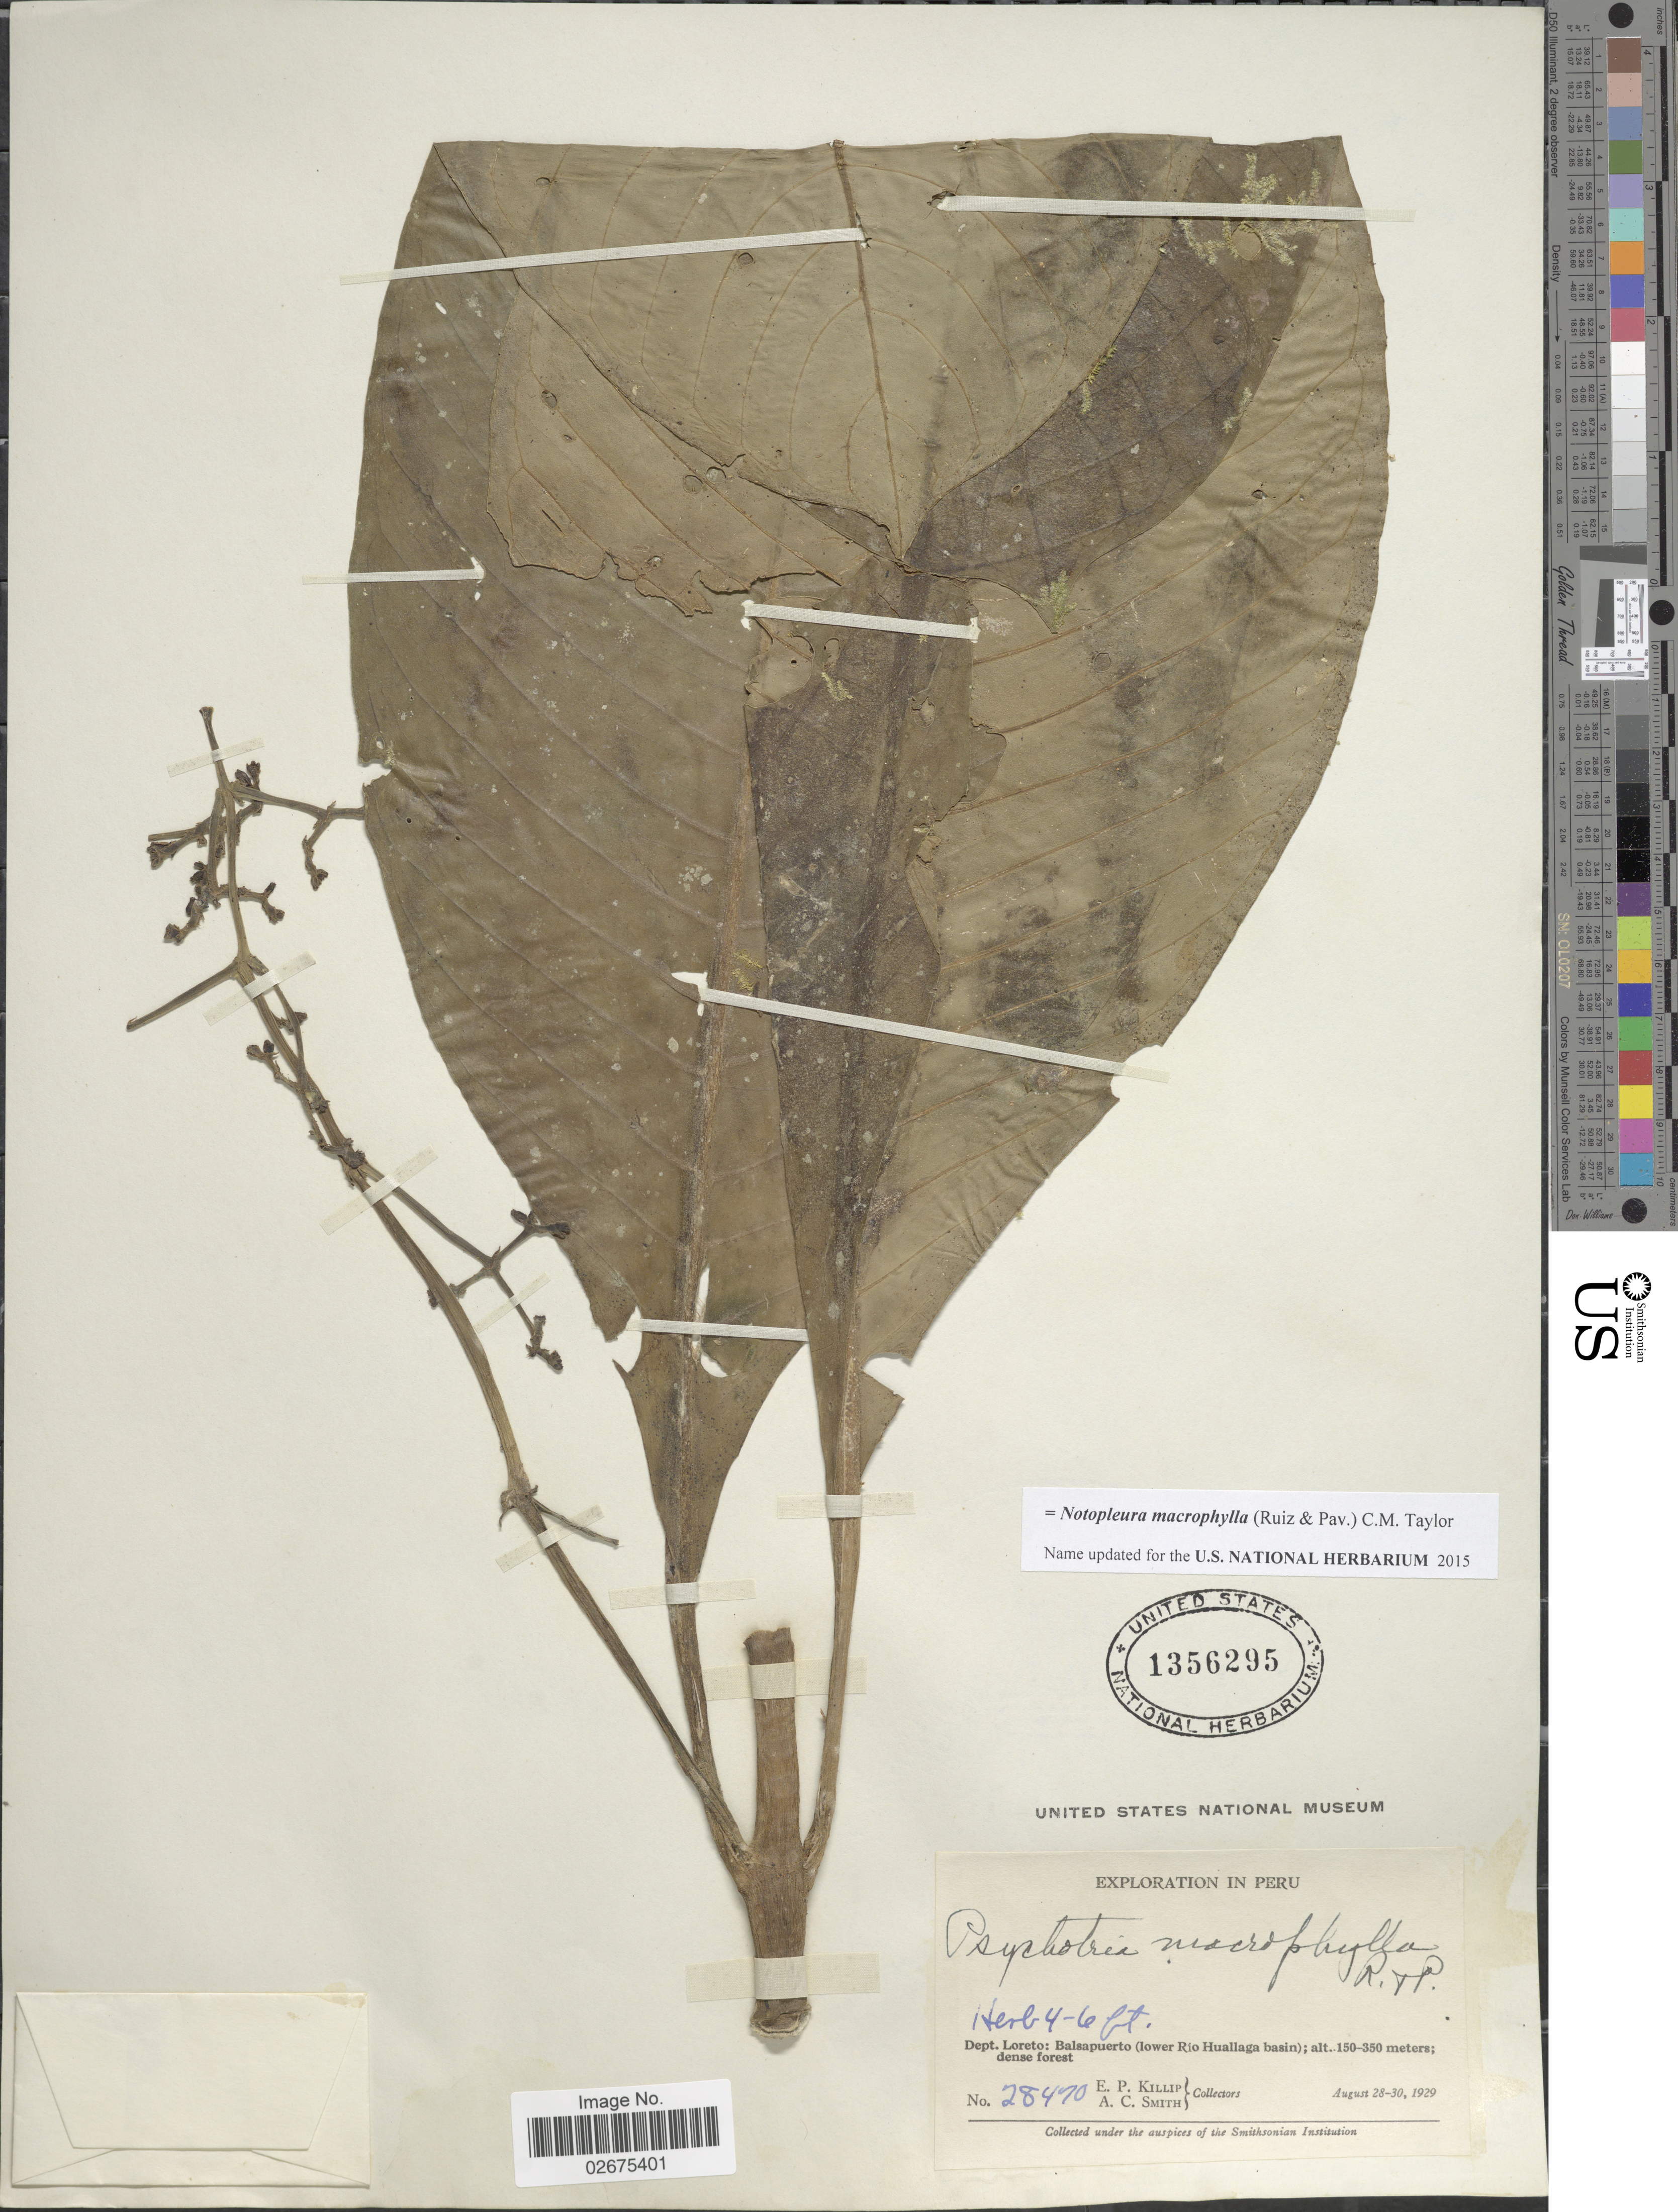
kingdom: Plantae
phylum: Tracheophyta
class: Magnoliopsida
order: Gentianales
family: Rubiaceae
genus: Notopleura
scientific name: Notopleura macrophylla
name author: (Ruiz & Pav.) C.M. Taylor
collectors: E. P. Killip & A. C. Smith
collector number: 28470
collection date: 1929-08-28/1929-08-30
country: Peru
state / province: Loreto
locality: Dept. Loreto: Balsapeurto (lower Rio Huallaga basin); dense forest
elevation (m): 150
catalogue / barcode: US 1356295